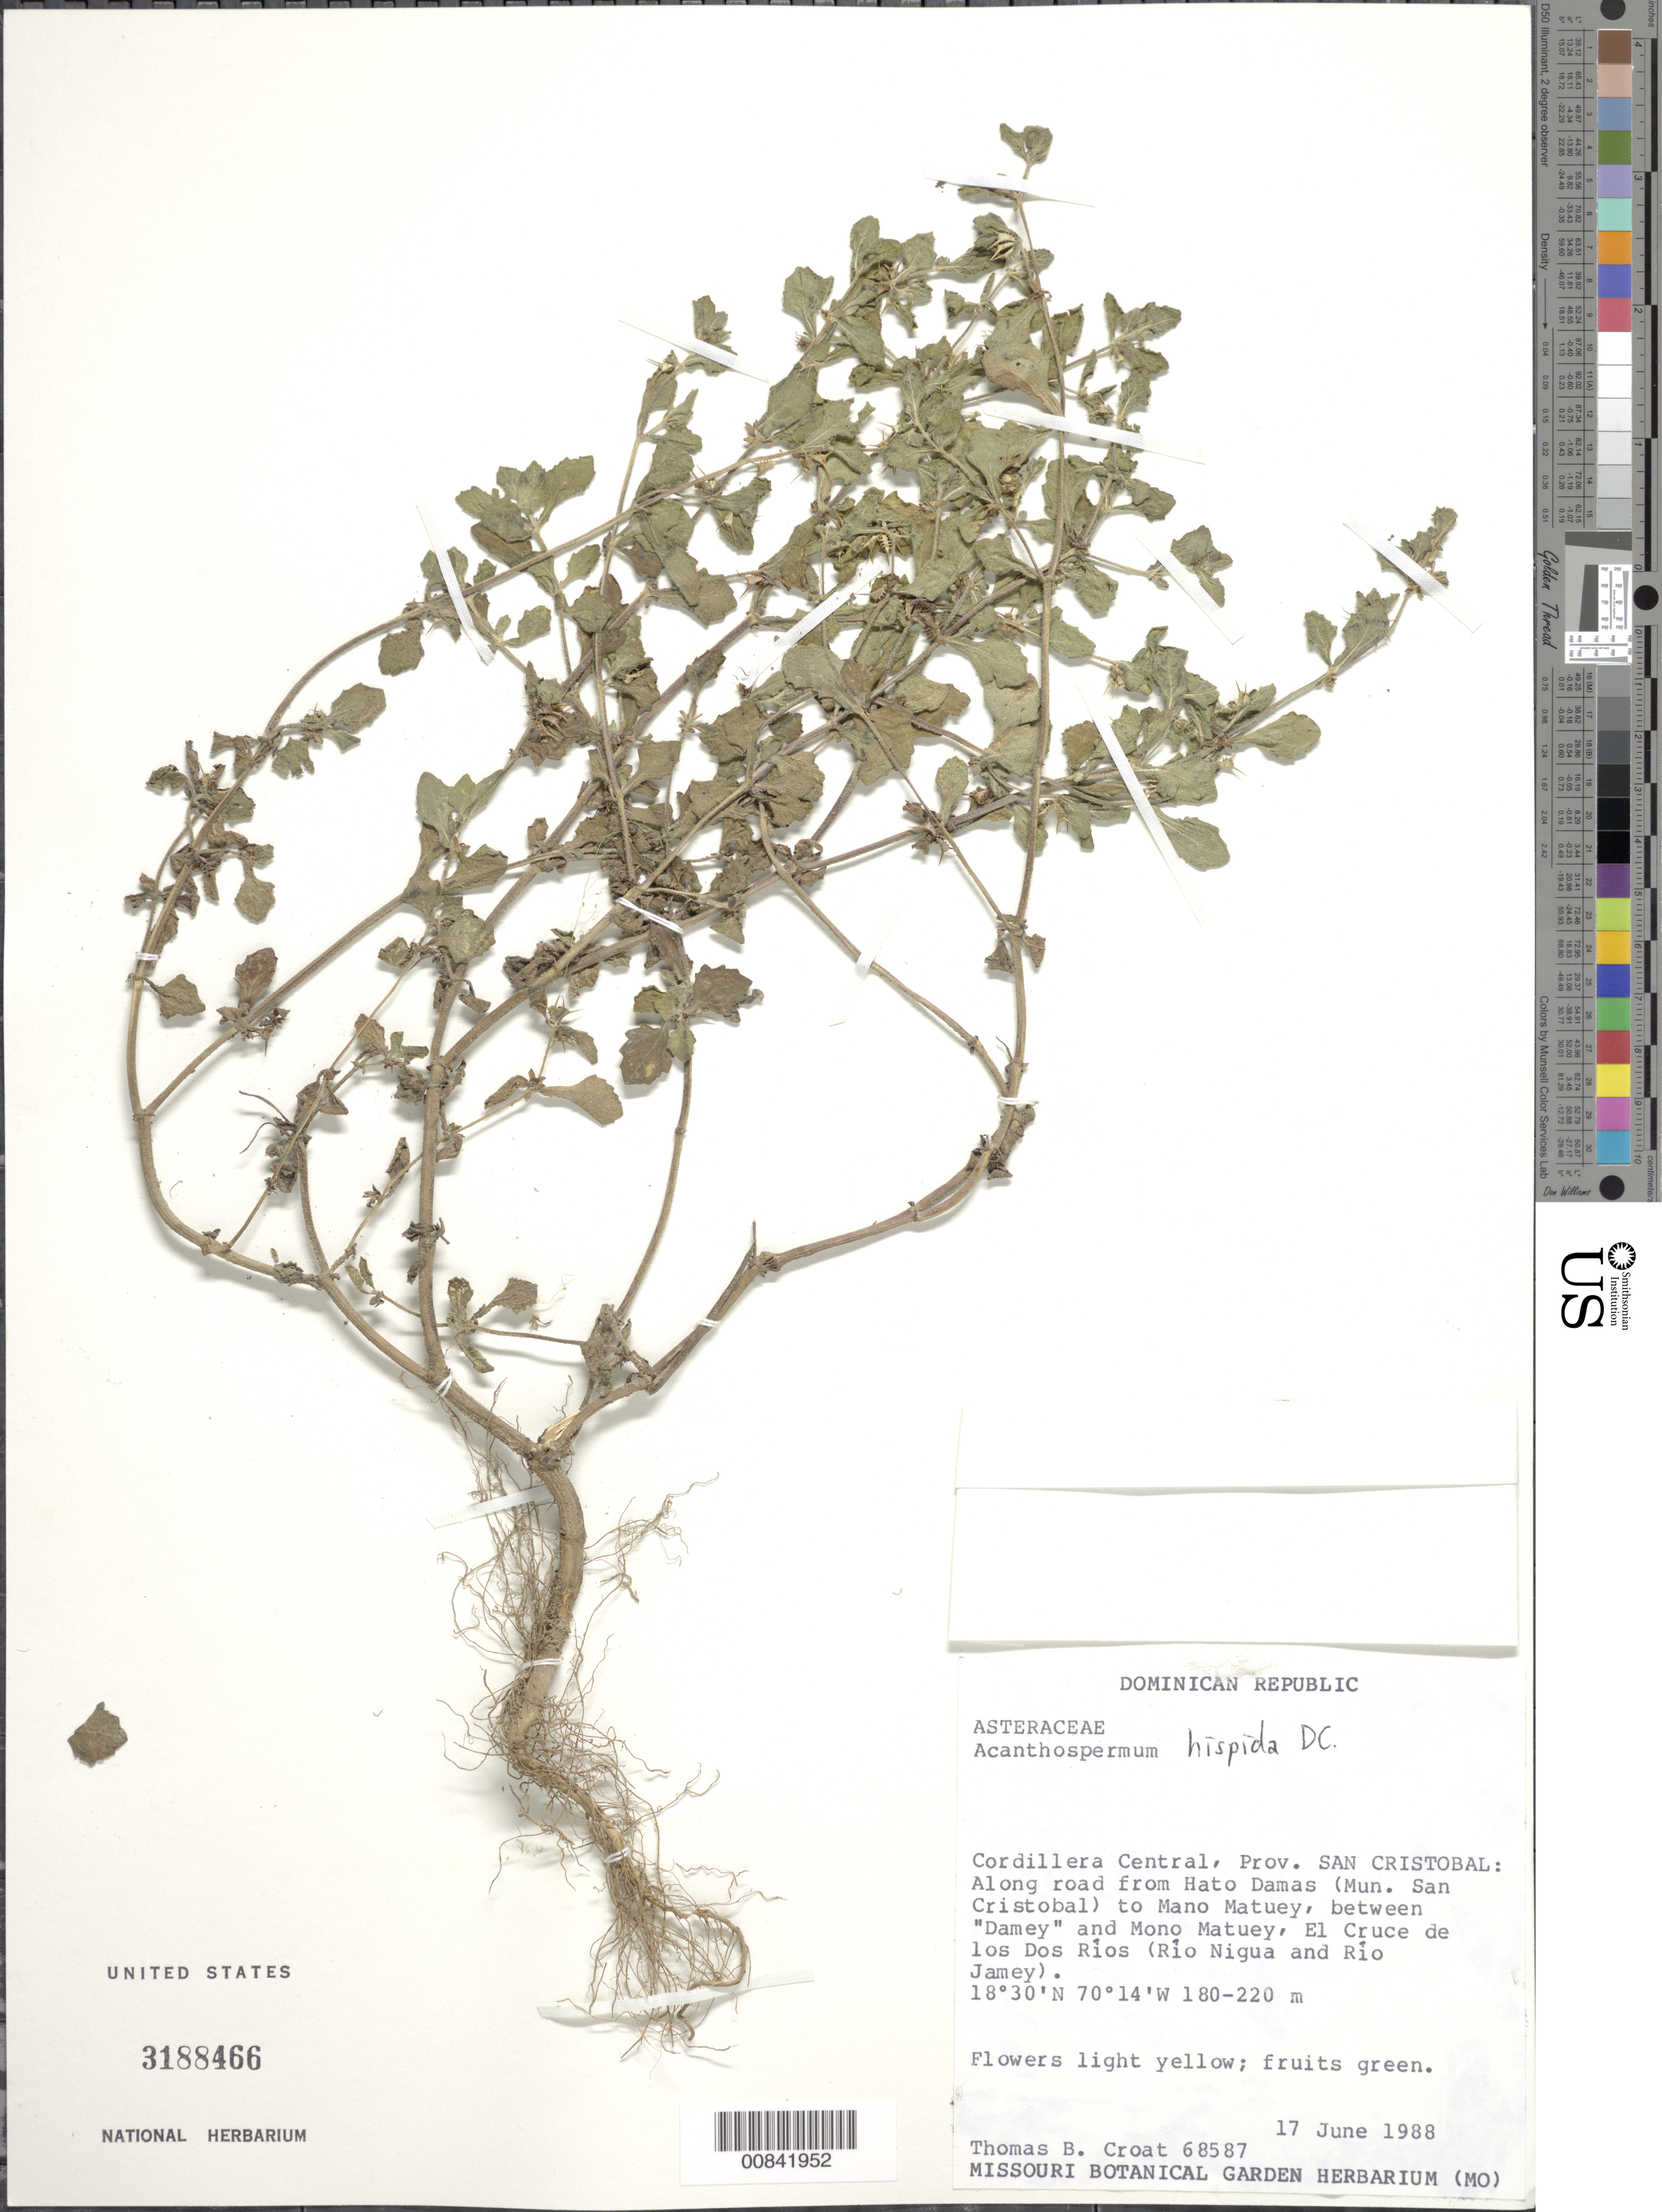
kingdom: Plantae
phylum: Tracheophyta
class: Magnoliopsida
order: Asterales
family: Asteraceae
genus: Acanthospermum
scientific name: Acanthospermum hispidum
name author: DC.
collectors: T. B. Croat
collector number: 68587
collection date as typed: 17 Jun 1988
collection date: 1988-06-17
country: Dominican Republic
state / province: San Cristobal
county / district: San Cristobal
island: Hispaniola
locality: Along road from Hato Damas to Mano Matuey, between "Damey" and Mono Matuey, El Cruce de los Dos Ríos (Río nigua and Río Jamey)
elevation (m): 180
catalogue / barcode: US 3188466